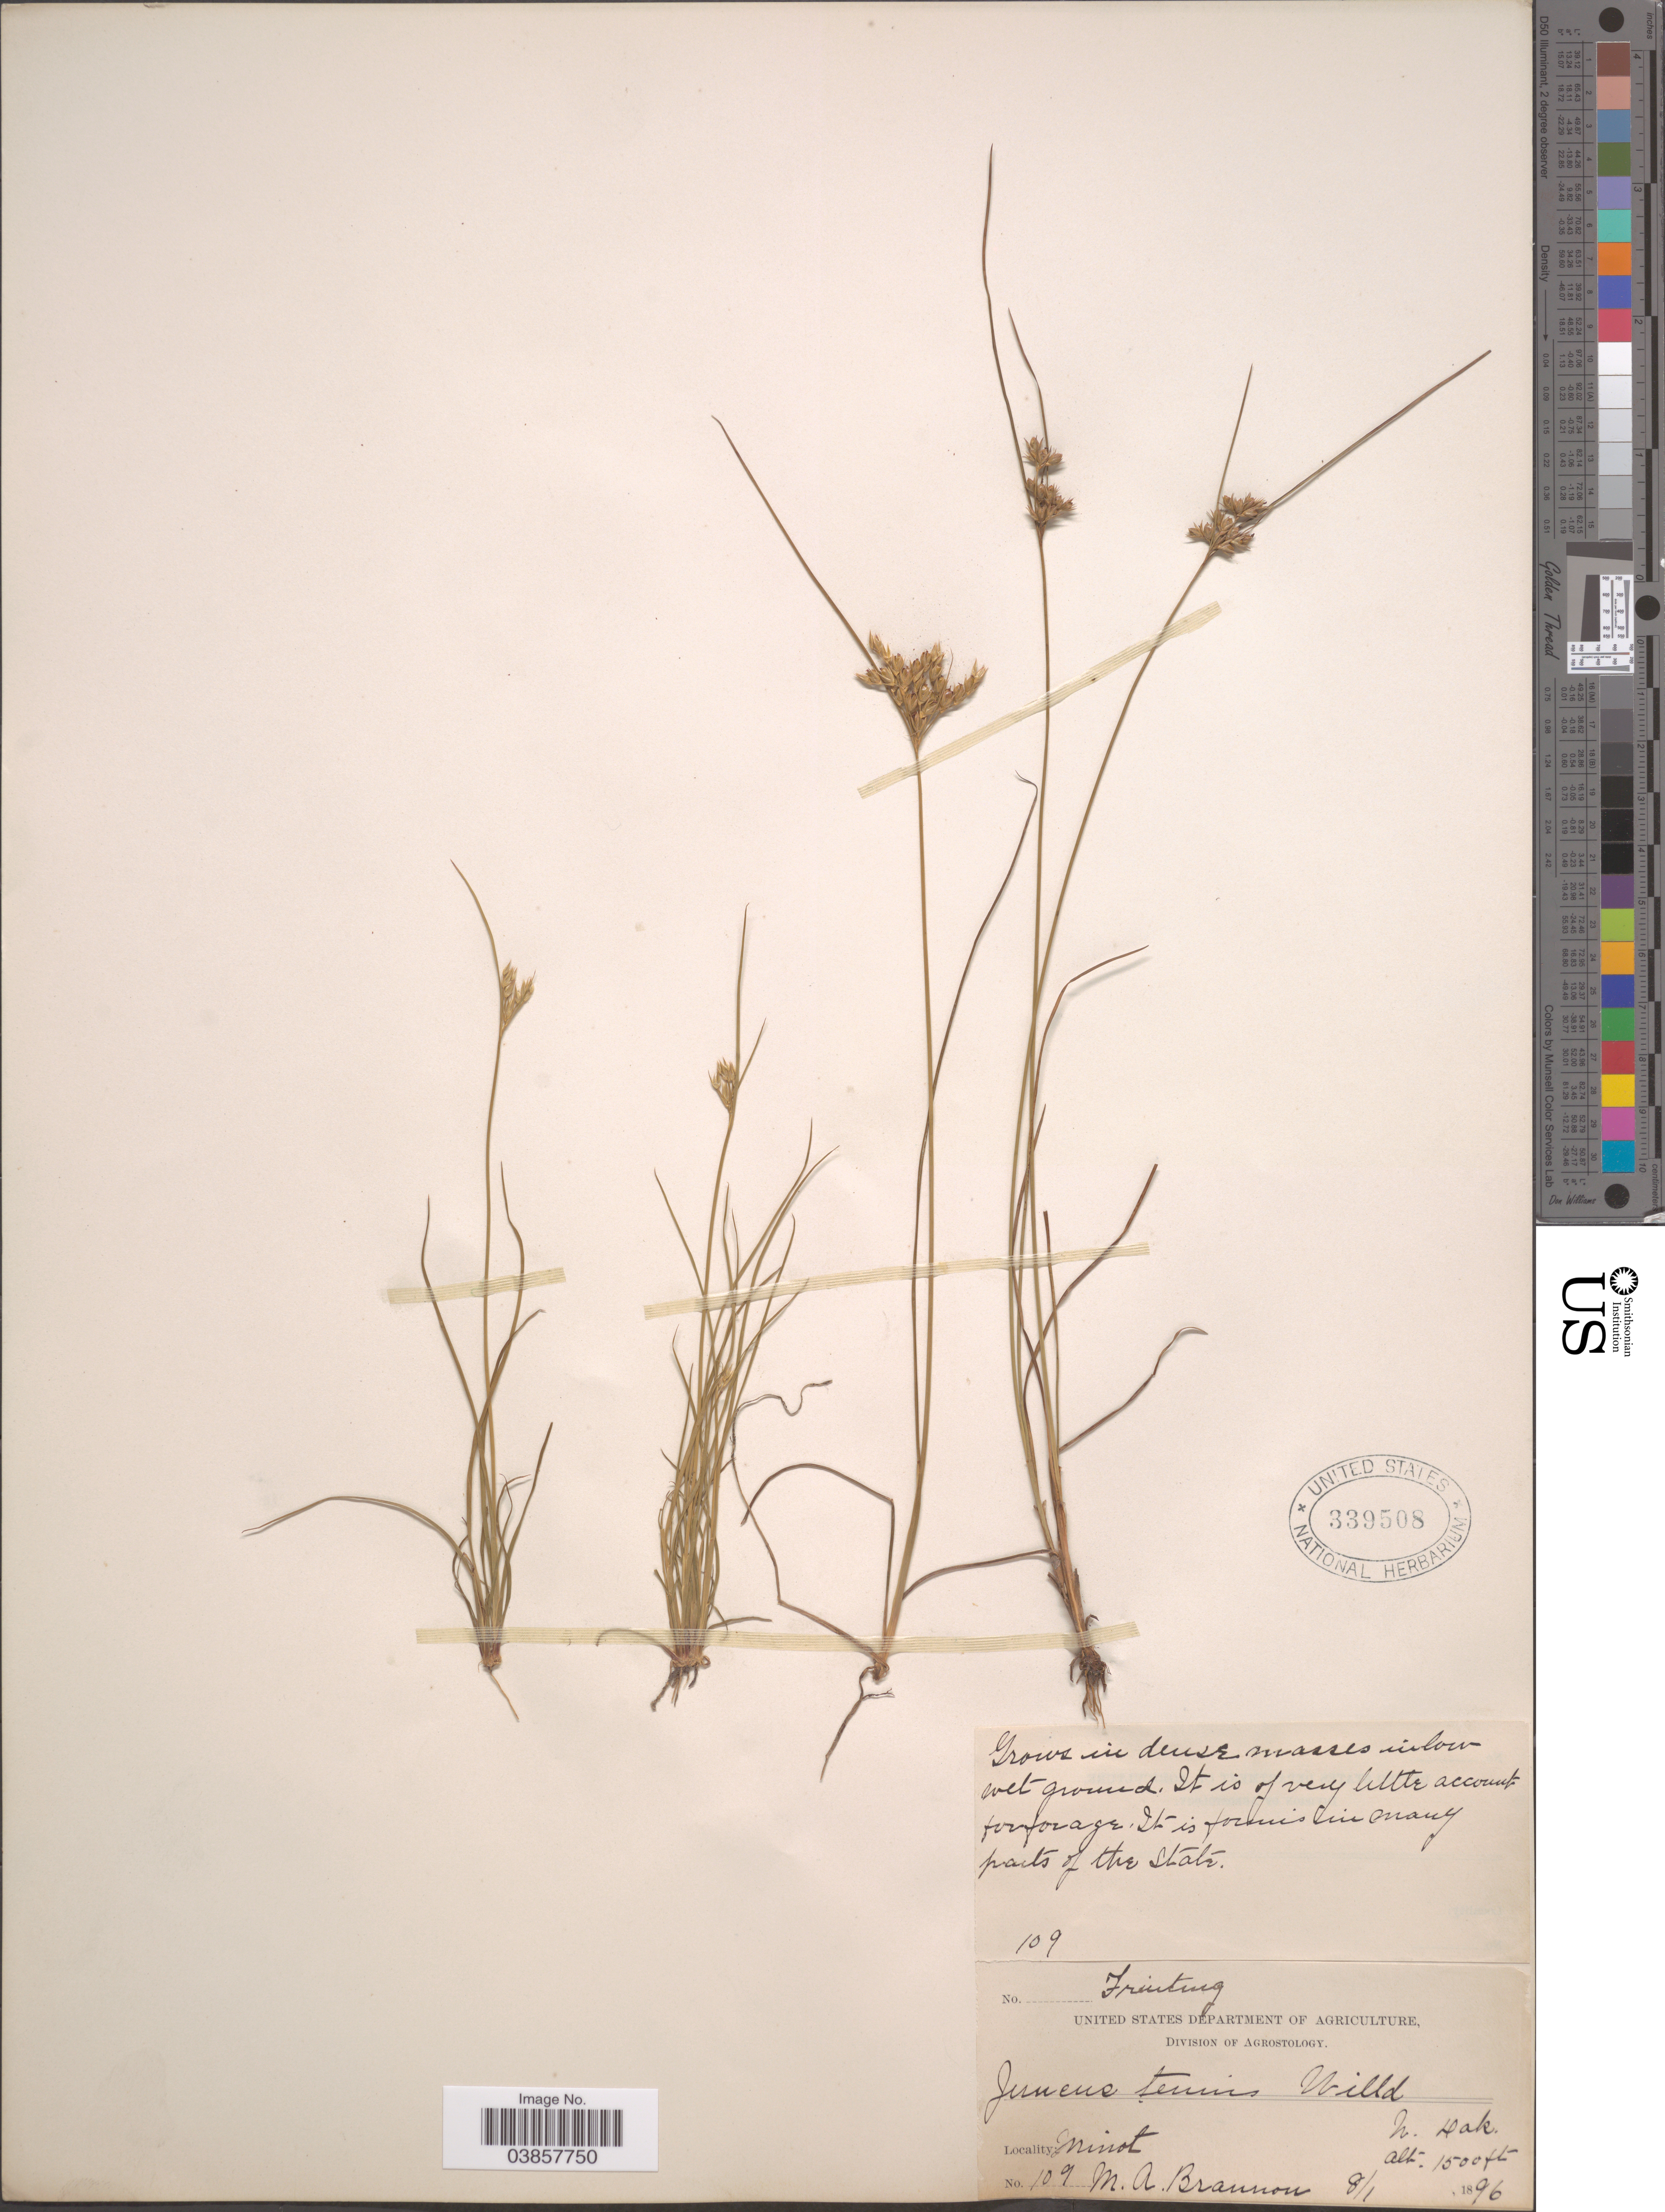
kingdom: Plantae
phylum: Tracheophyta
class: Liliopsida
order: Poales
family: Juncaceae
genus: Juncus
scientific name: Juncus tenuis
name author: Willd.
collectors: M. Brannon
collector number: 109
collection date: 1896-08-01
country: United States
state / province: North Dakota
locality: Minot.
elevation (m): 457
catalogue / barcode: US 339508